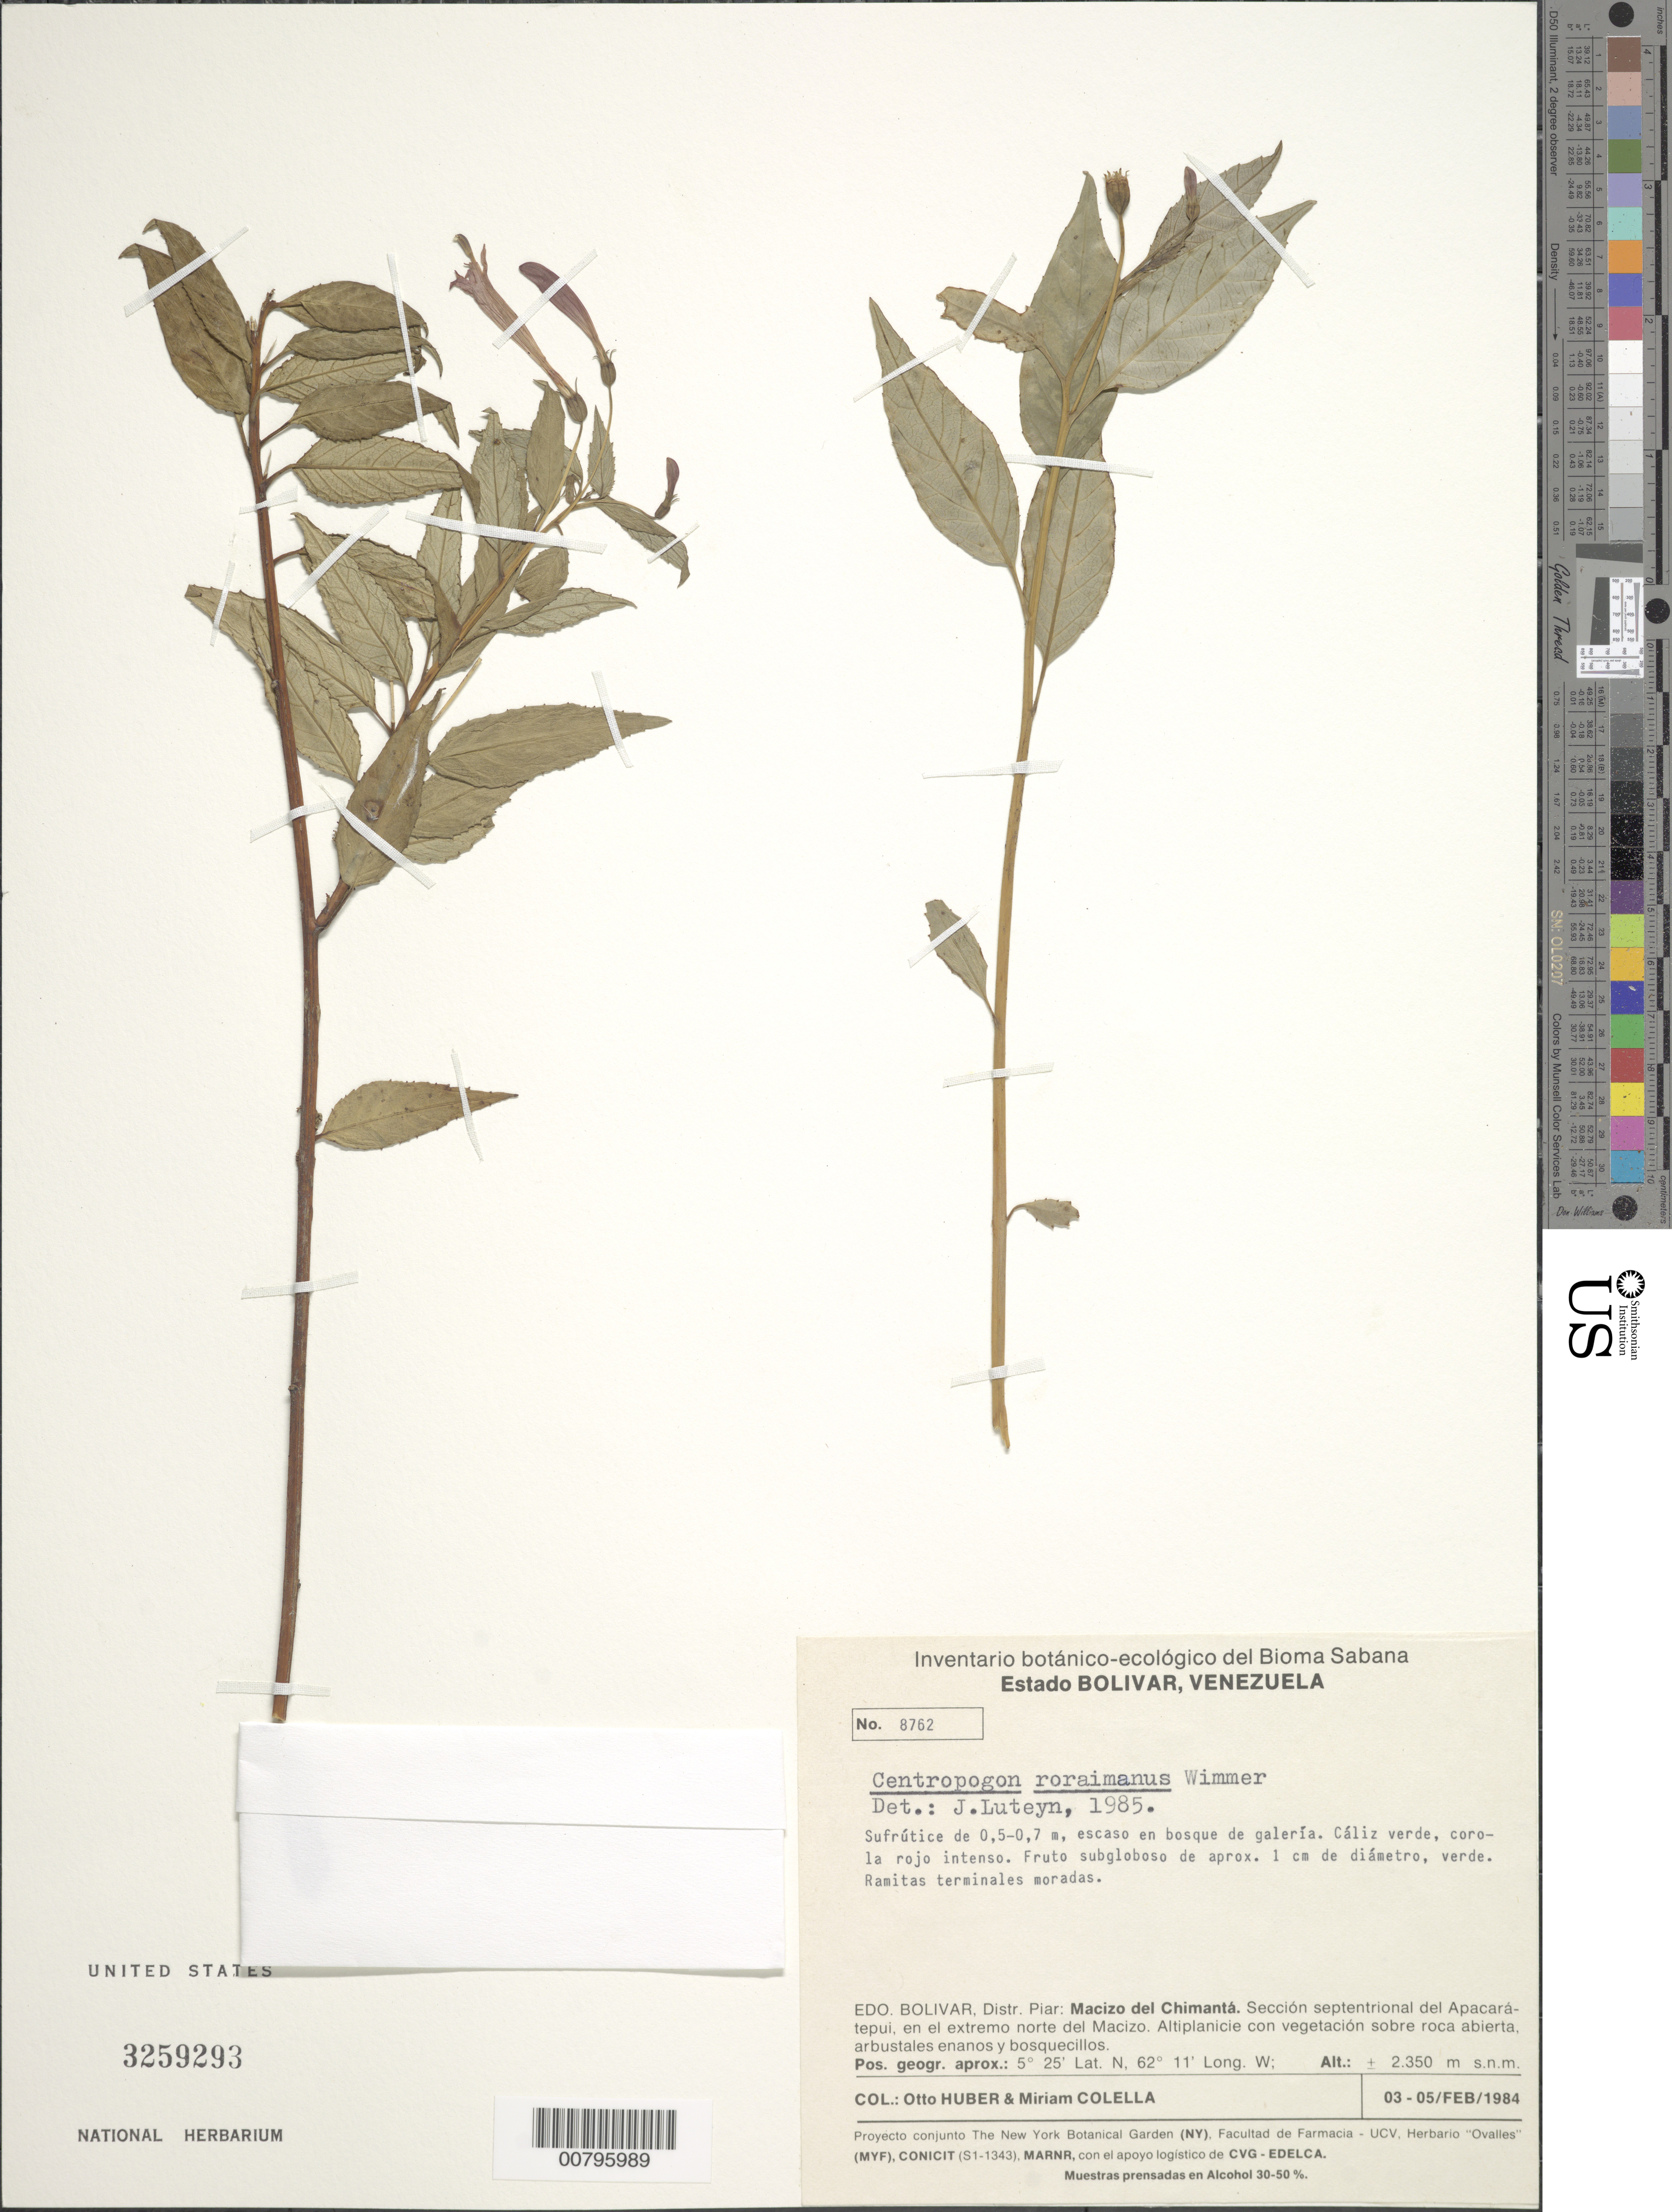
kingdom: Plantae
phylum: Tracheophyta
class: Magnoliopsida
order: Asterales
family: Campanulaceae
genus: Centropogon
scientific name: Centropogon roraimanus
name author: E. Wimm.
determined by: Luteyn, J. L.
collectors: O. Huber & M. Colella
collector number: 8762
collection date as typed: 3-Feb-84 to 5-Feb-84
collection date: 1984-02-03/1984-02-05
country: Venezuela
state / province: Bolívar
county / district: Piar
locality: Macizo del Chimantá, sección septentríonal del Abacapá-tepuí, en el extremo norte del Macizo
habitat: Altiplanici con vegetación sobre roca abierta, arbustales enanos y bosquecillos. En bosque de galeria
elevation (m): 2350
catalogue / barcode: US 3259293